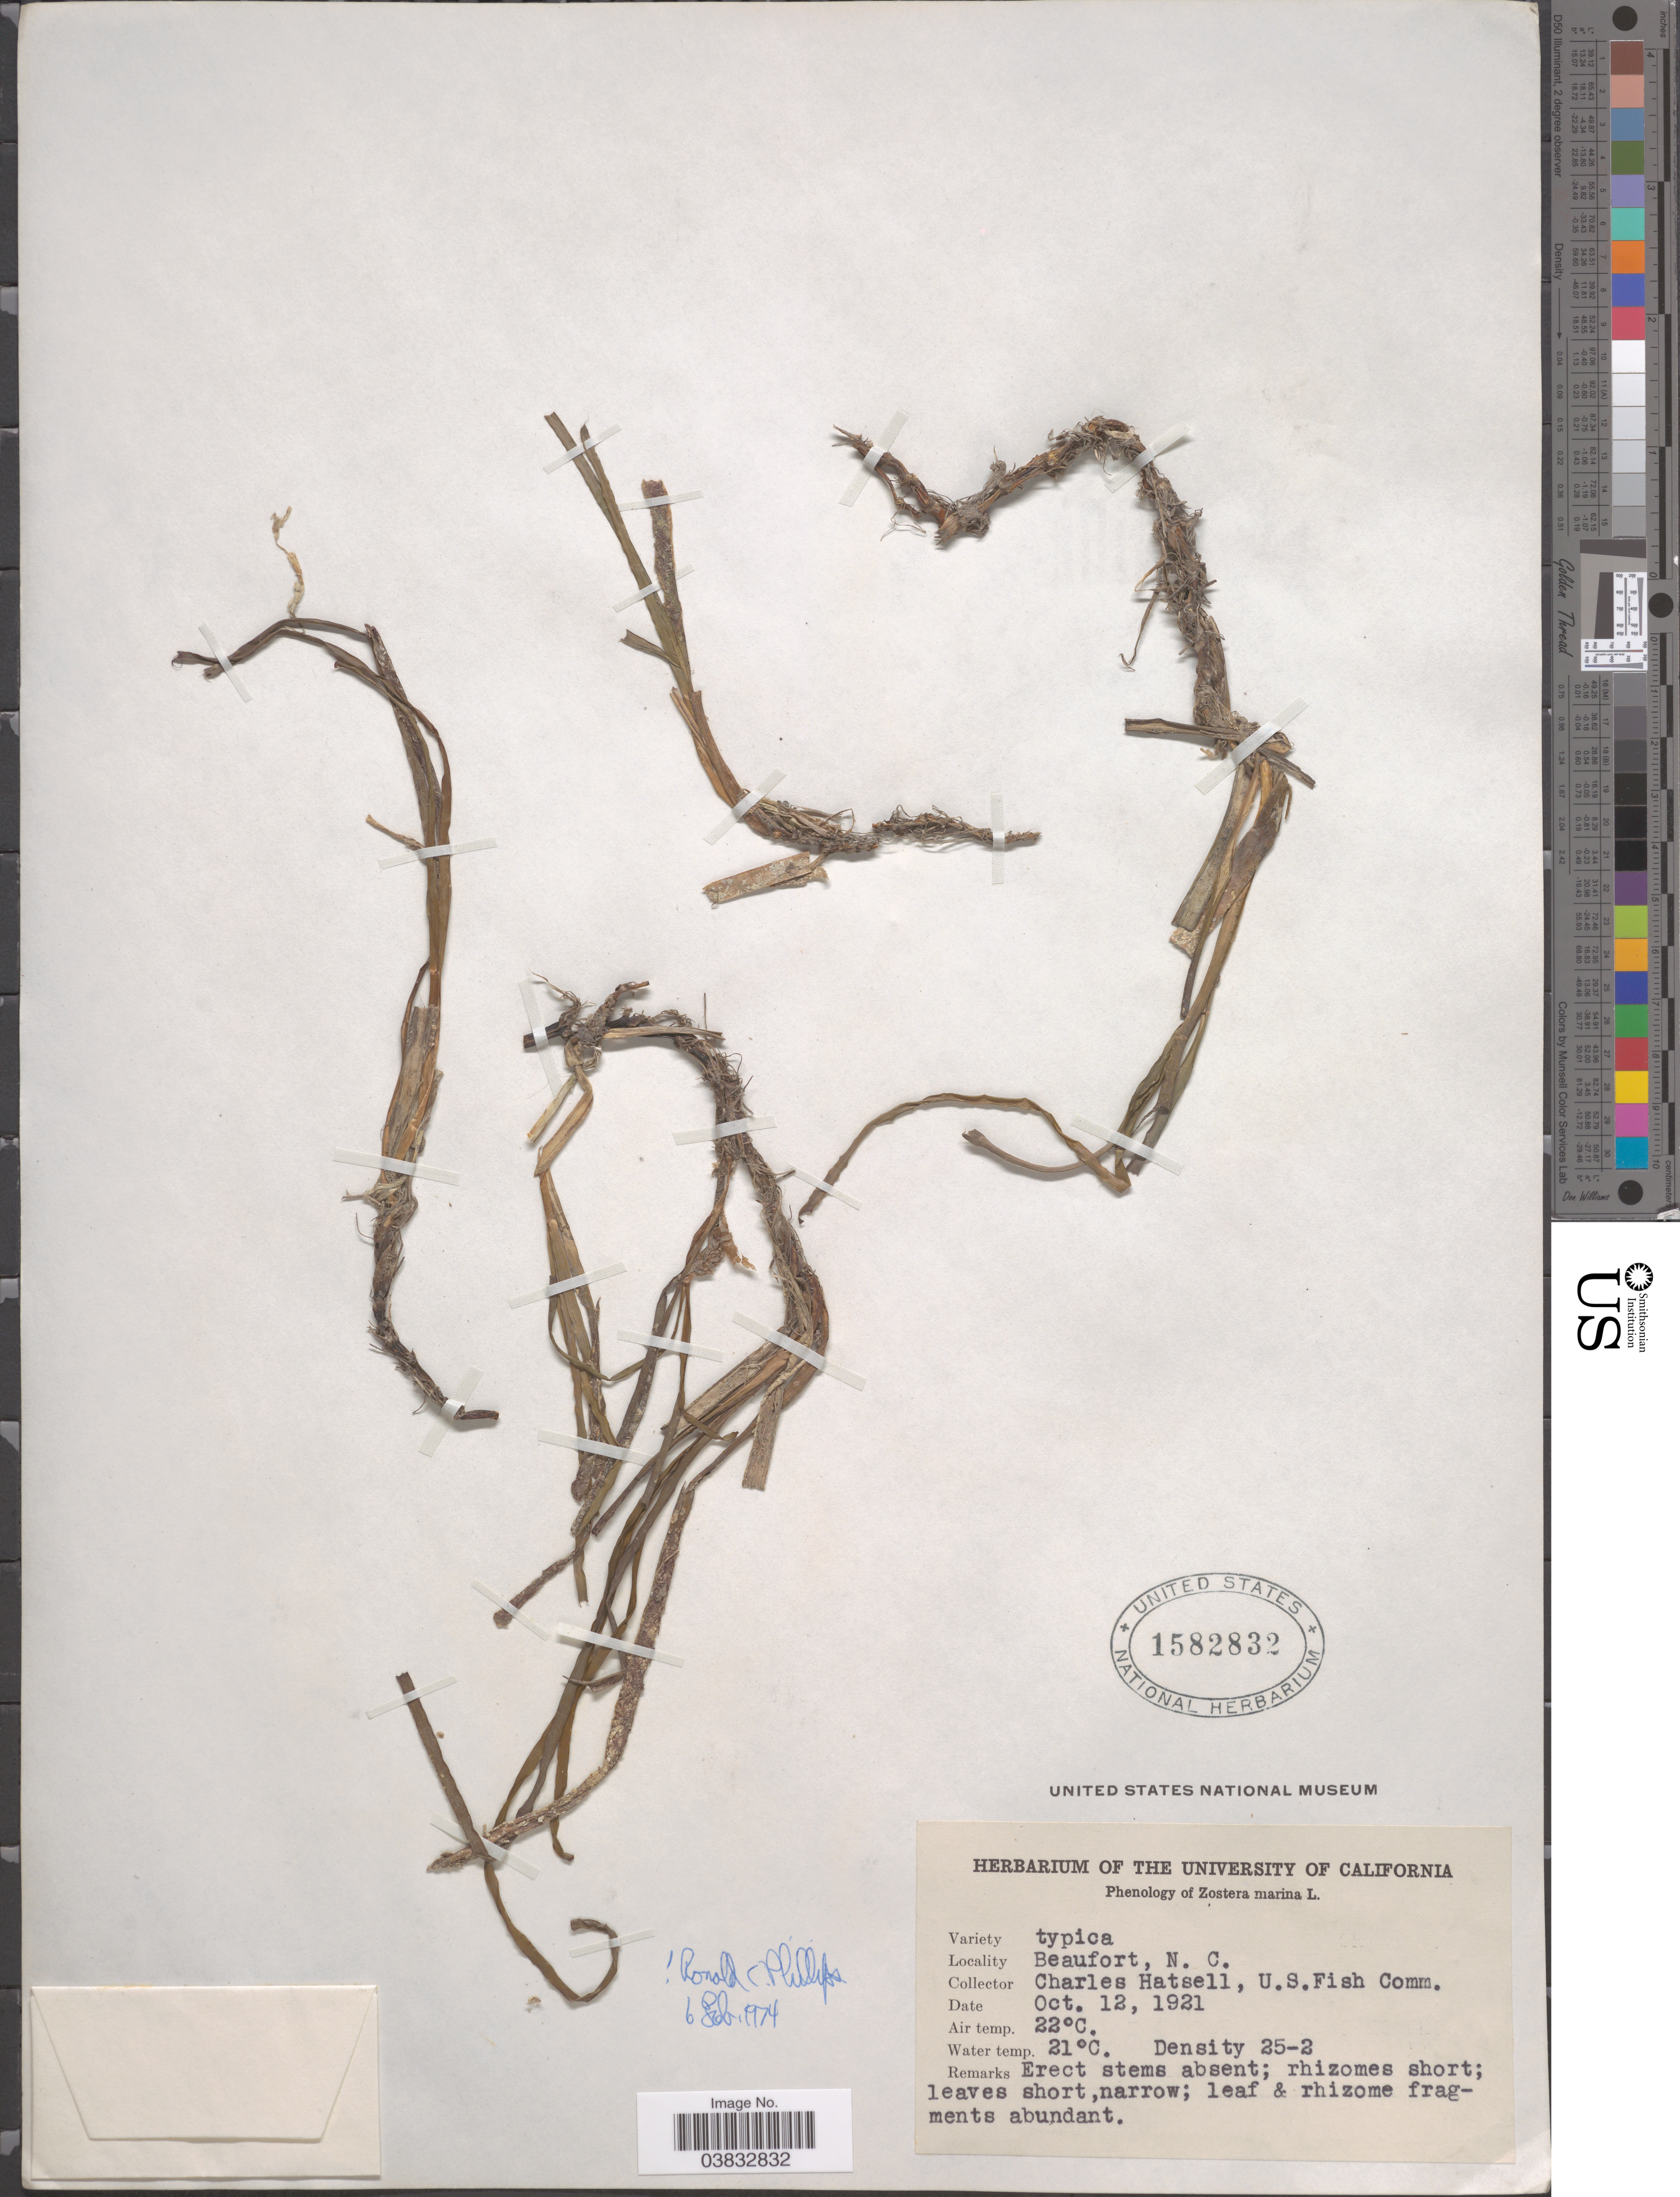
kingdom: Plantae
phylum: Tracheophyta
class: Liliopsida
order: Alismatales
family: Zosteraceae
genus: Zostera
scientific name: Zostera marina var. typica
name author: L.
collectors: C. Hatsell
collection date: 1921-10-12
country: United States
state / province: North Carolina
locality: Beaufort.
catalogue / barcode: US 1582832